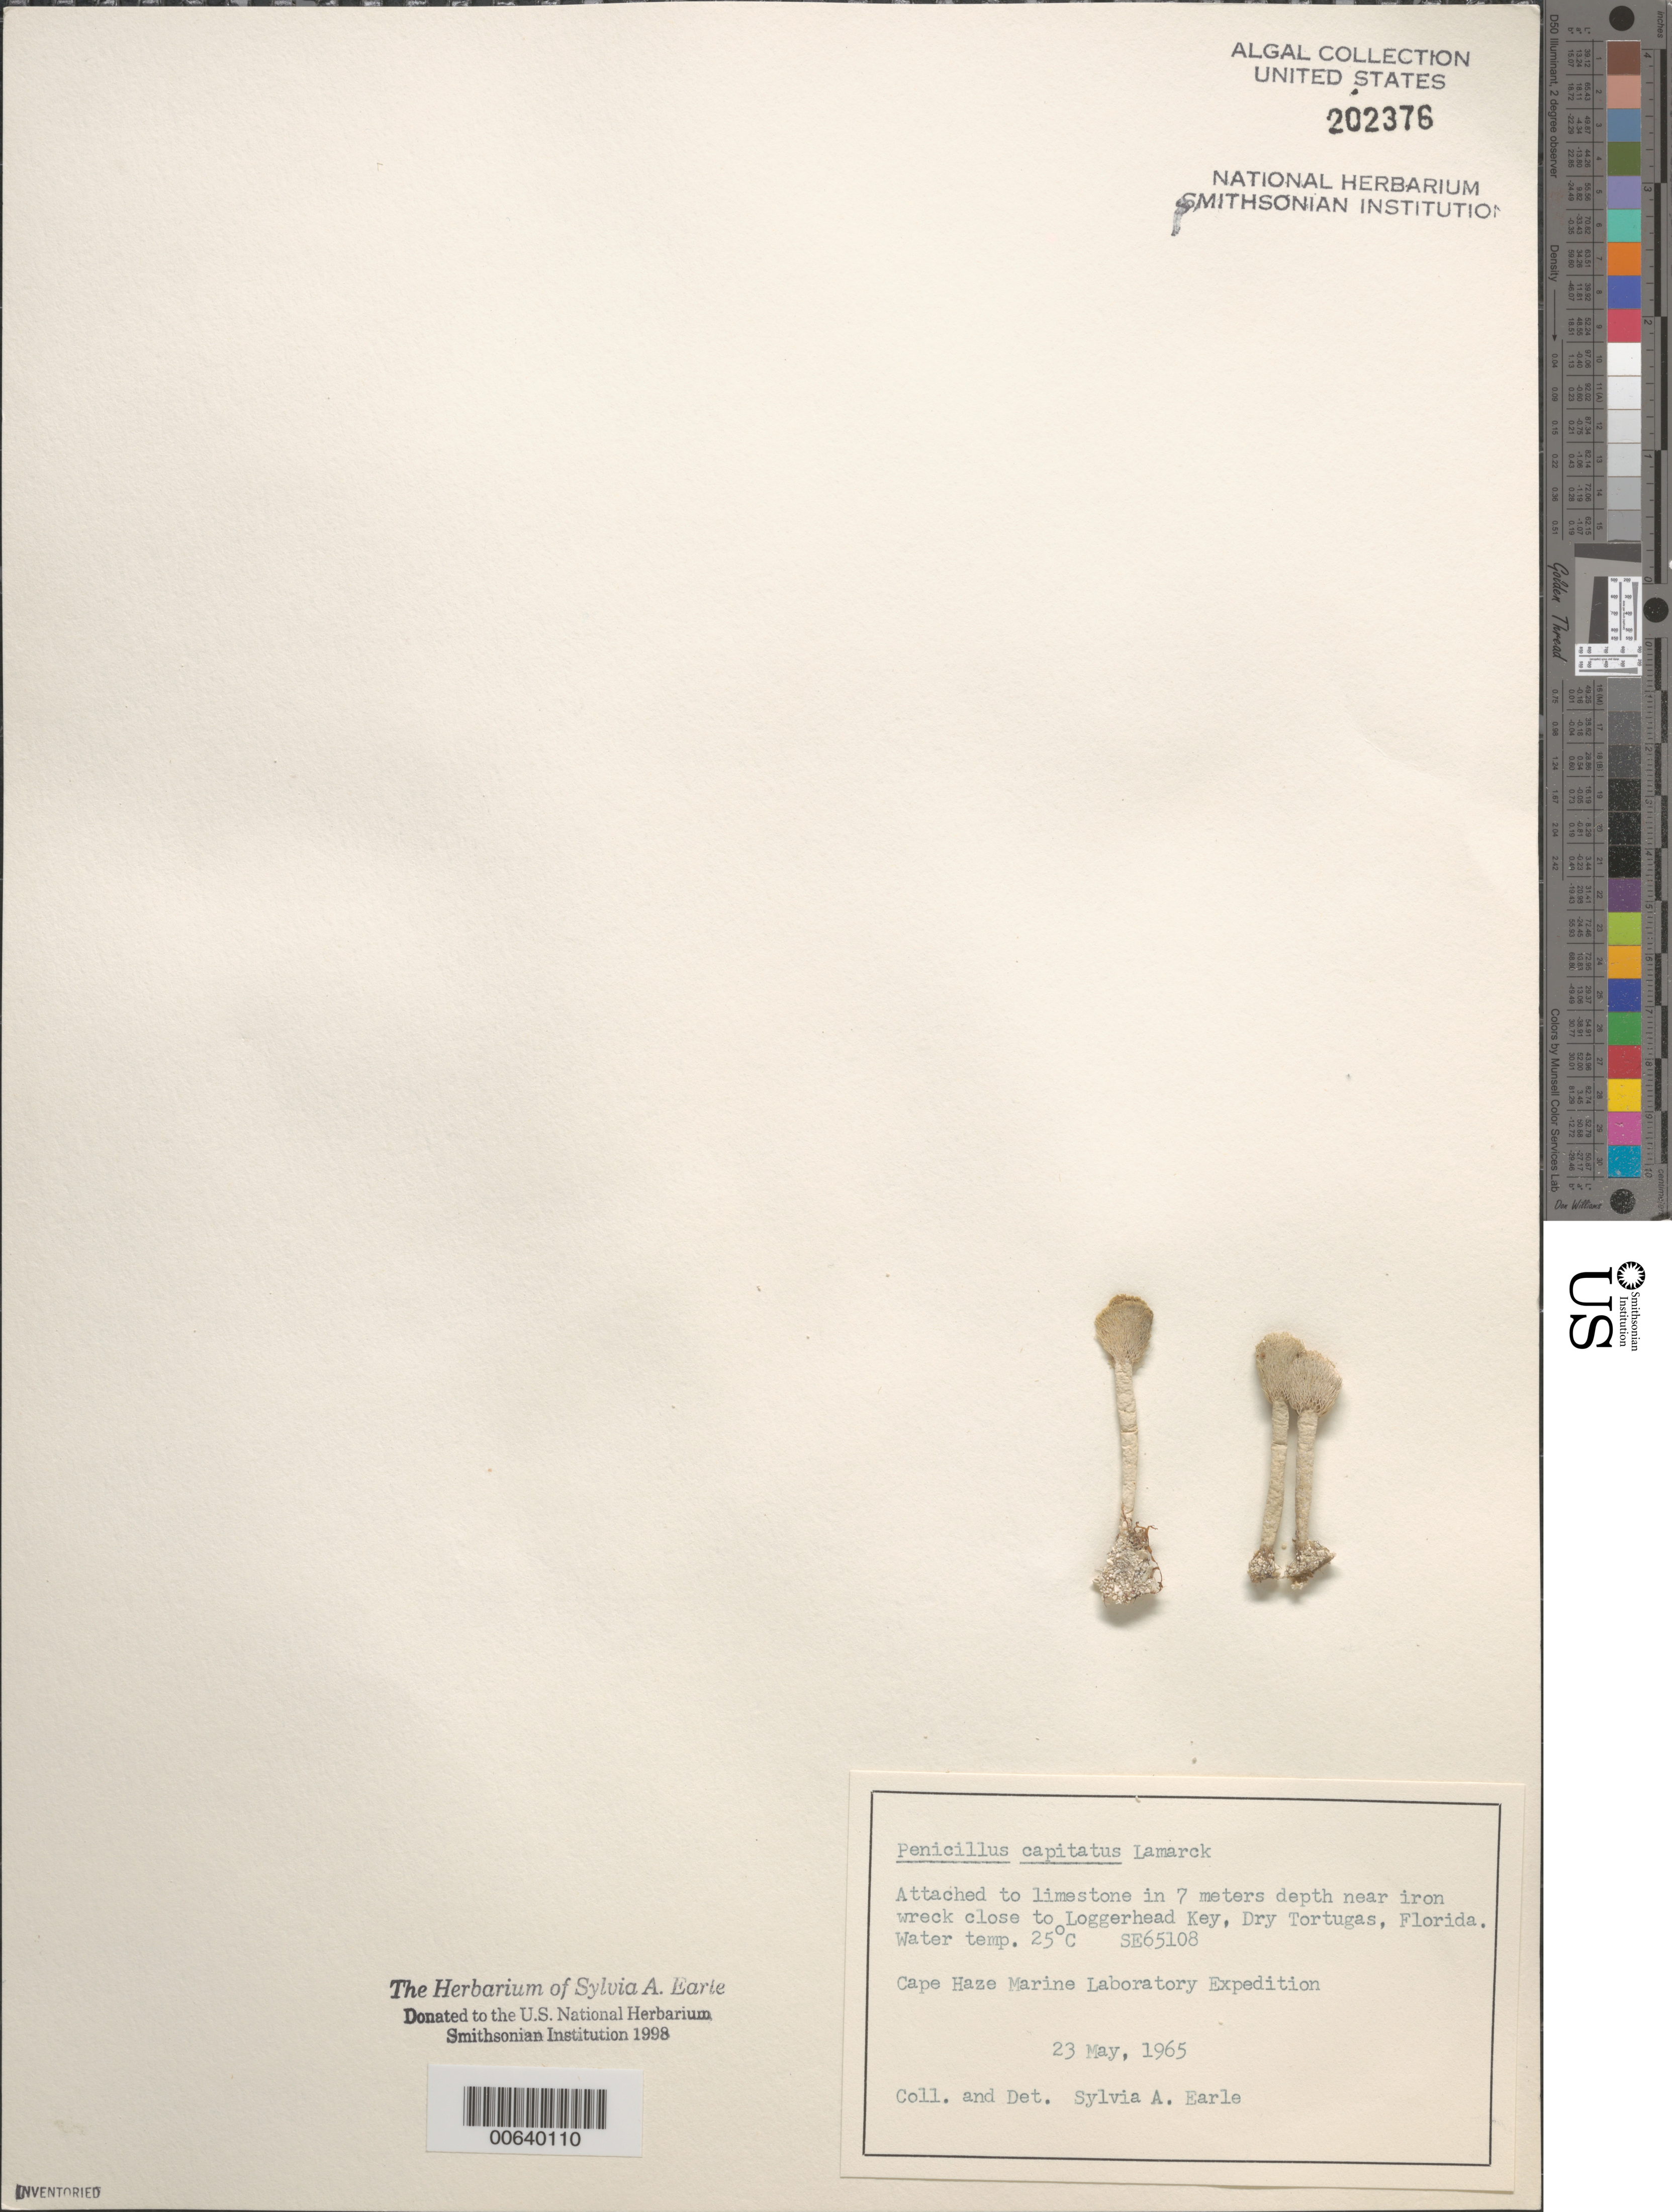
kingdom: Plantae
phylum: Chlorophyta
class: Ulvophyceae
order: Bryopsidales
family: Udoteaceae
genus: Penicillus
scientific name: Penicillus capitatus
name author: Lam.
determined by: Earle, S. A.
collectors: S. A. Earle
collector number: Se 65108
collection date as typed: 23 May 1965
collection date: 1965-05-23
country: United States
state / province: Florida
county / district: Monroe County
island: Loggerhead Key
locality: Iron wreck near Loggerhead Key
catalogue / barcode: US 202376